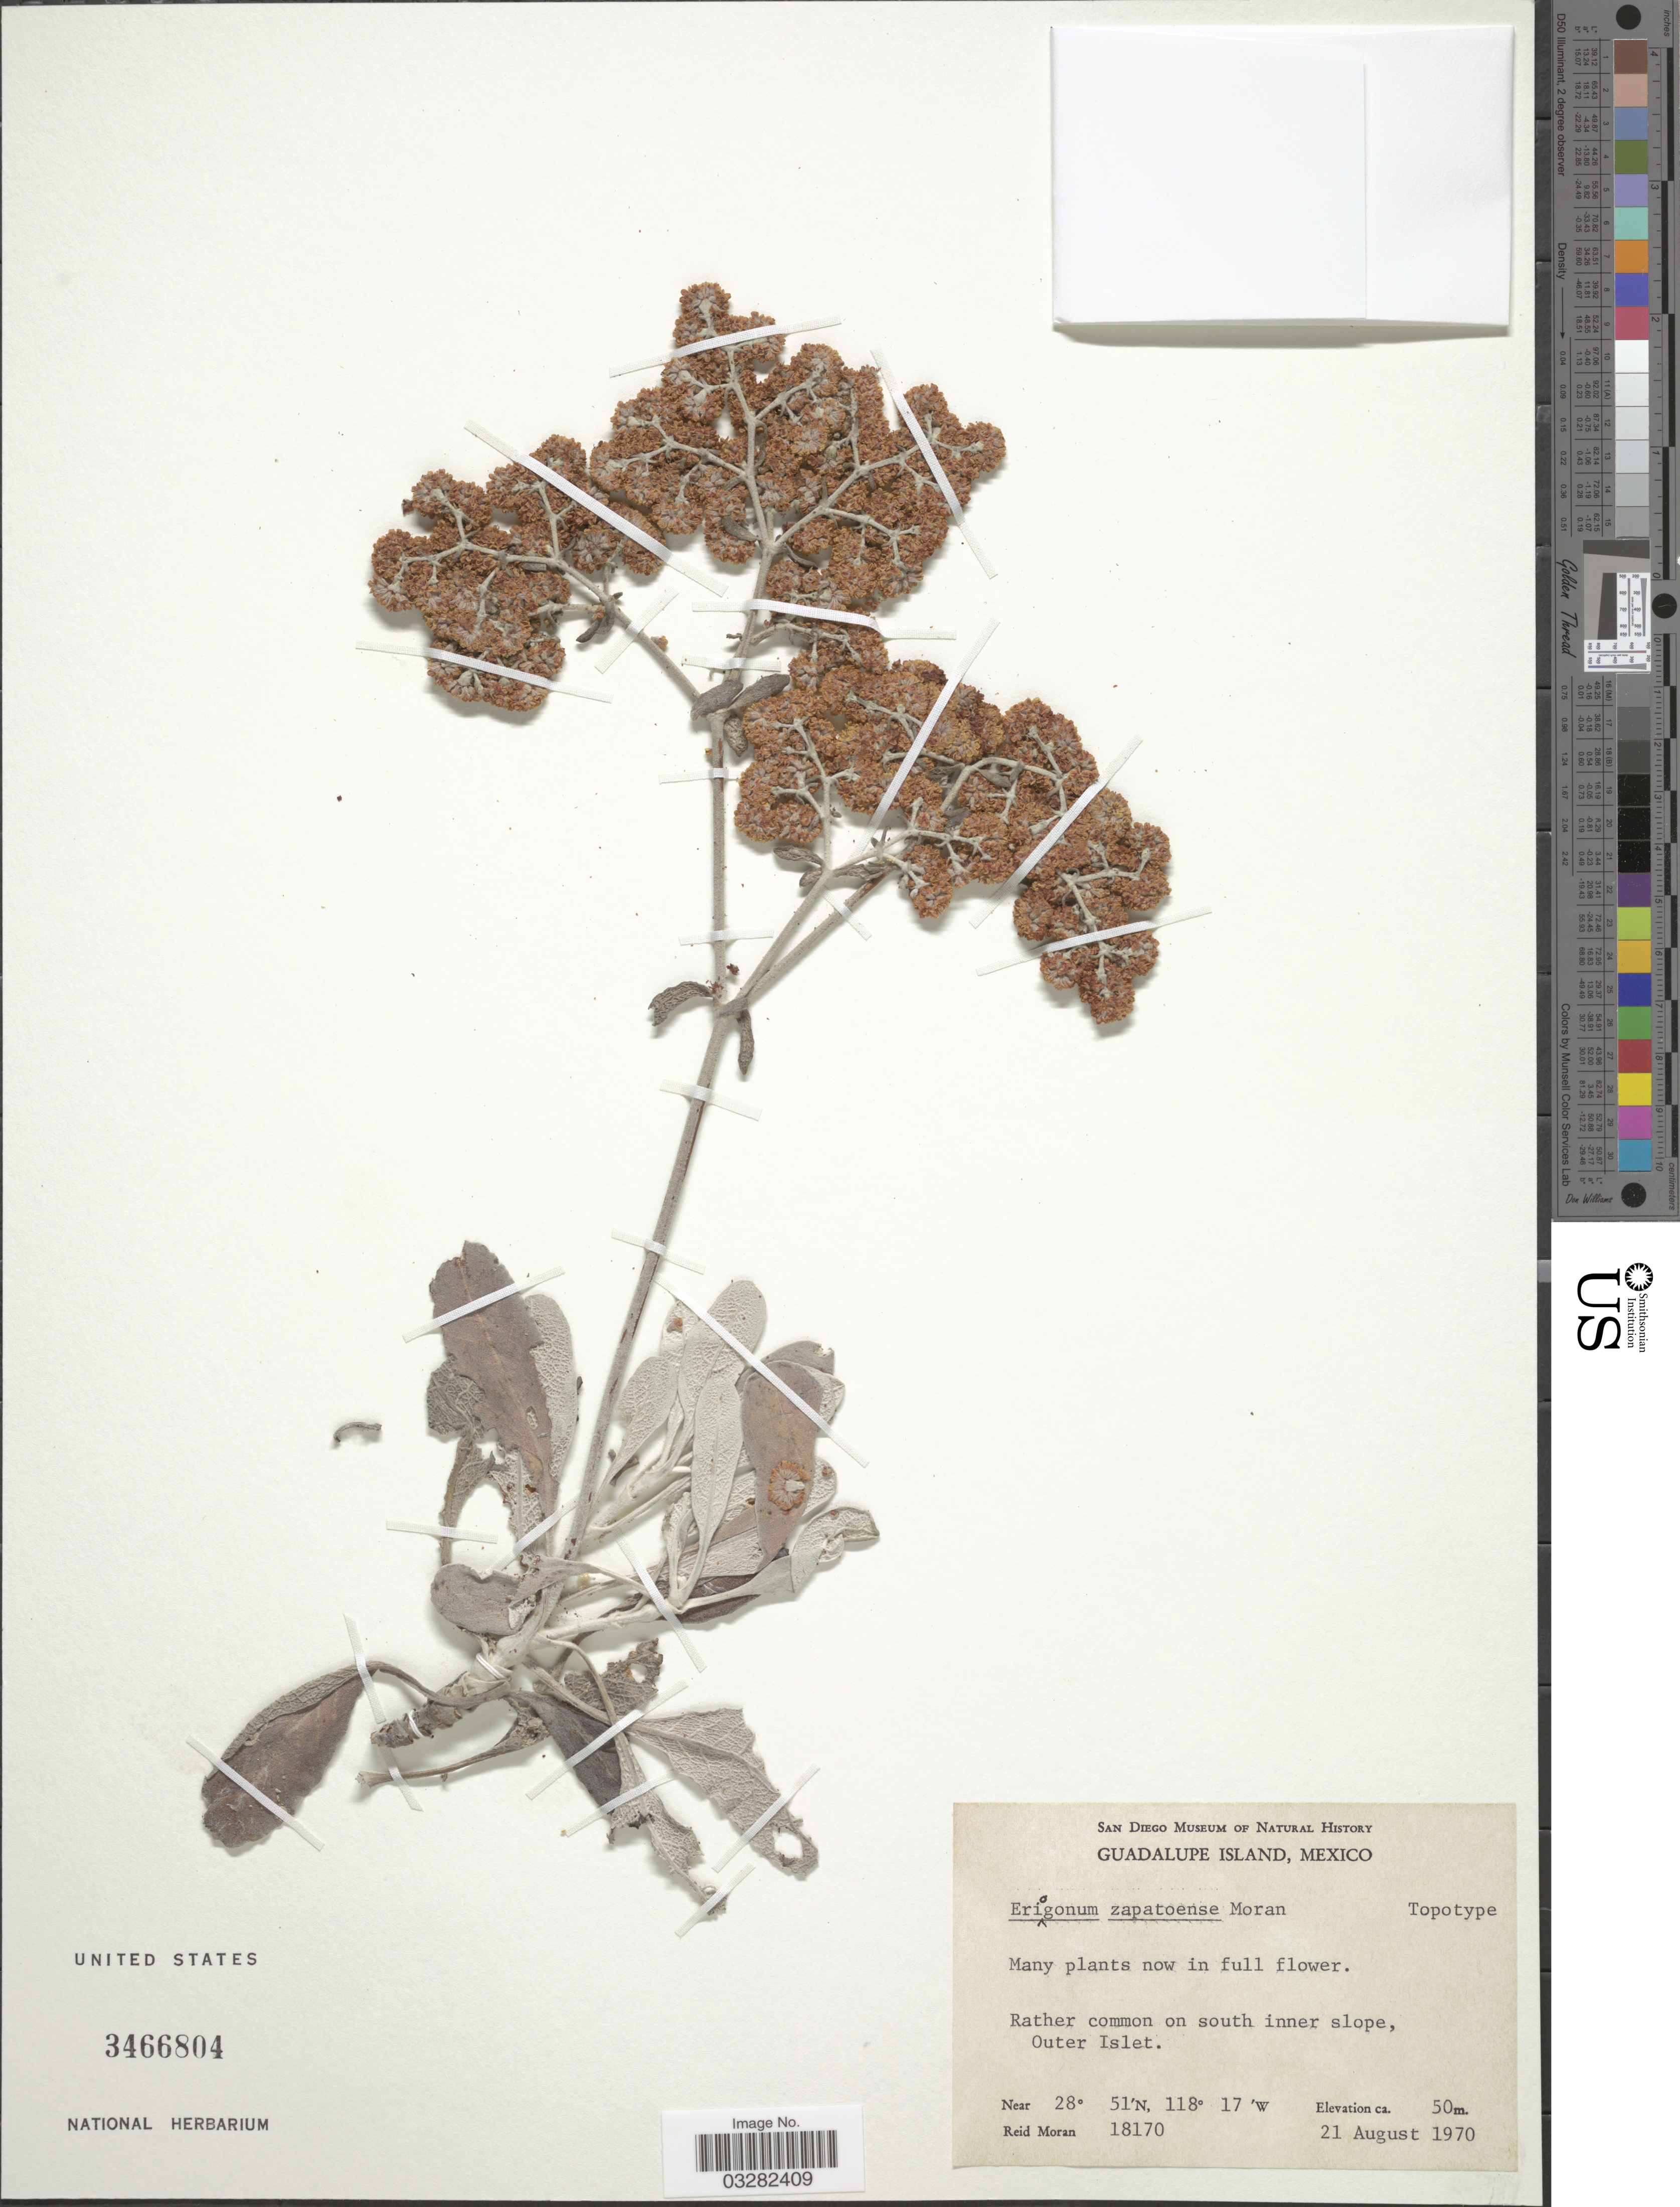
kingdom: Plantae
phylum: Tracheophyta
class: Magnoliopsida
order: Caryophyllales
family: Polygonaceae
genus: Eriogonum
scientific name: Eriogonum zapatoense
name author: Moran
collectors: R. V. Moran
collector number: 18170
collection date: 1970-08-21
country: Mexico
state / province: Baja California Norte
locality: Guadalupe Island. Outer Islet.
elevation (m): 50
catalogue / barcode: US 3466804